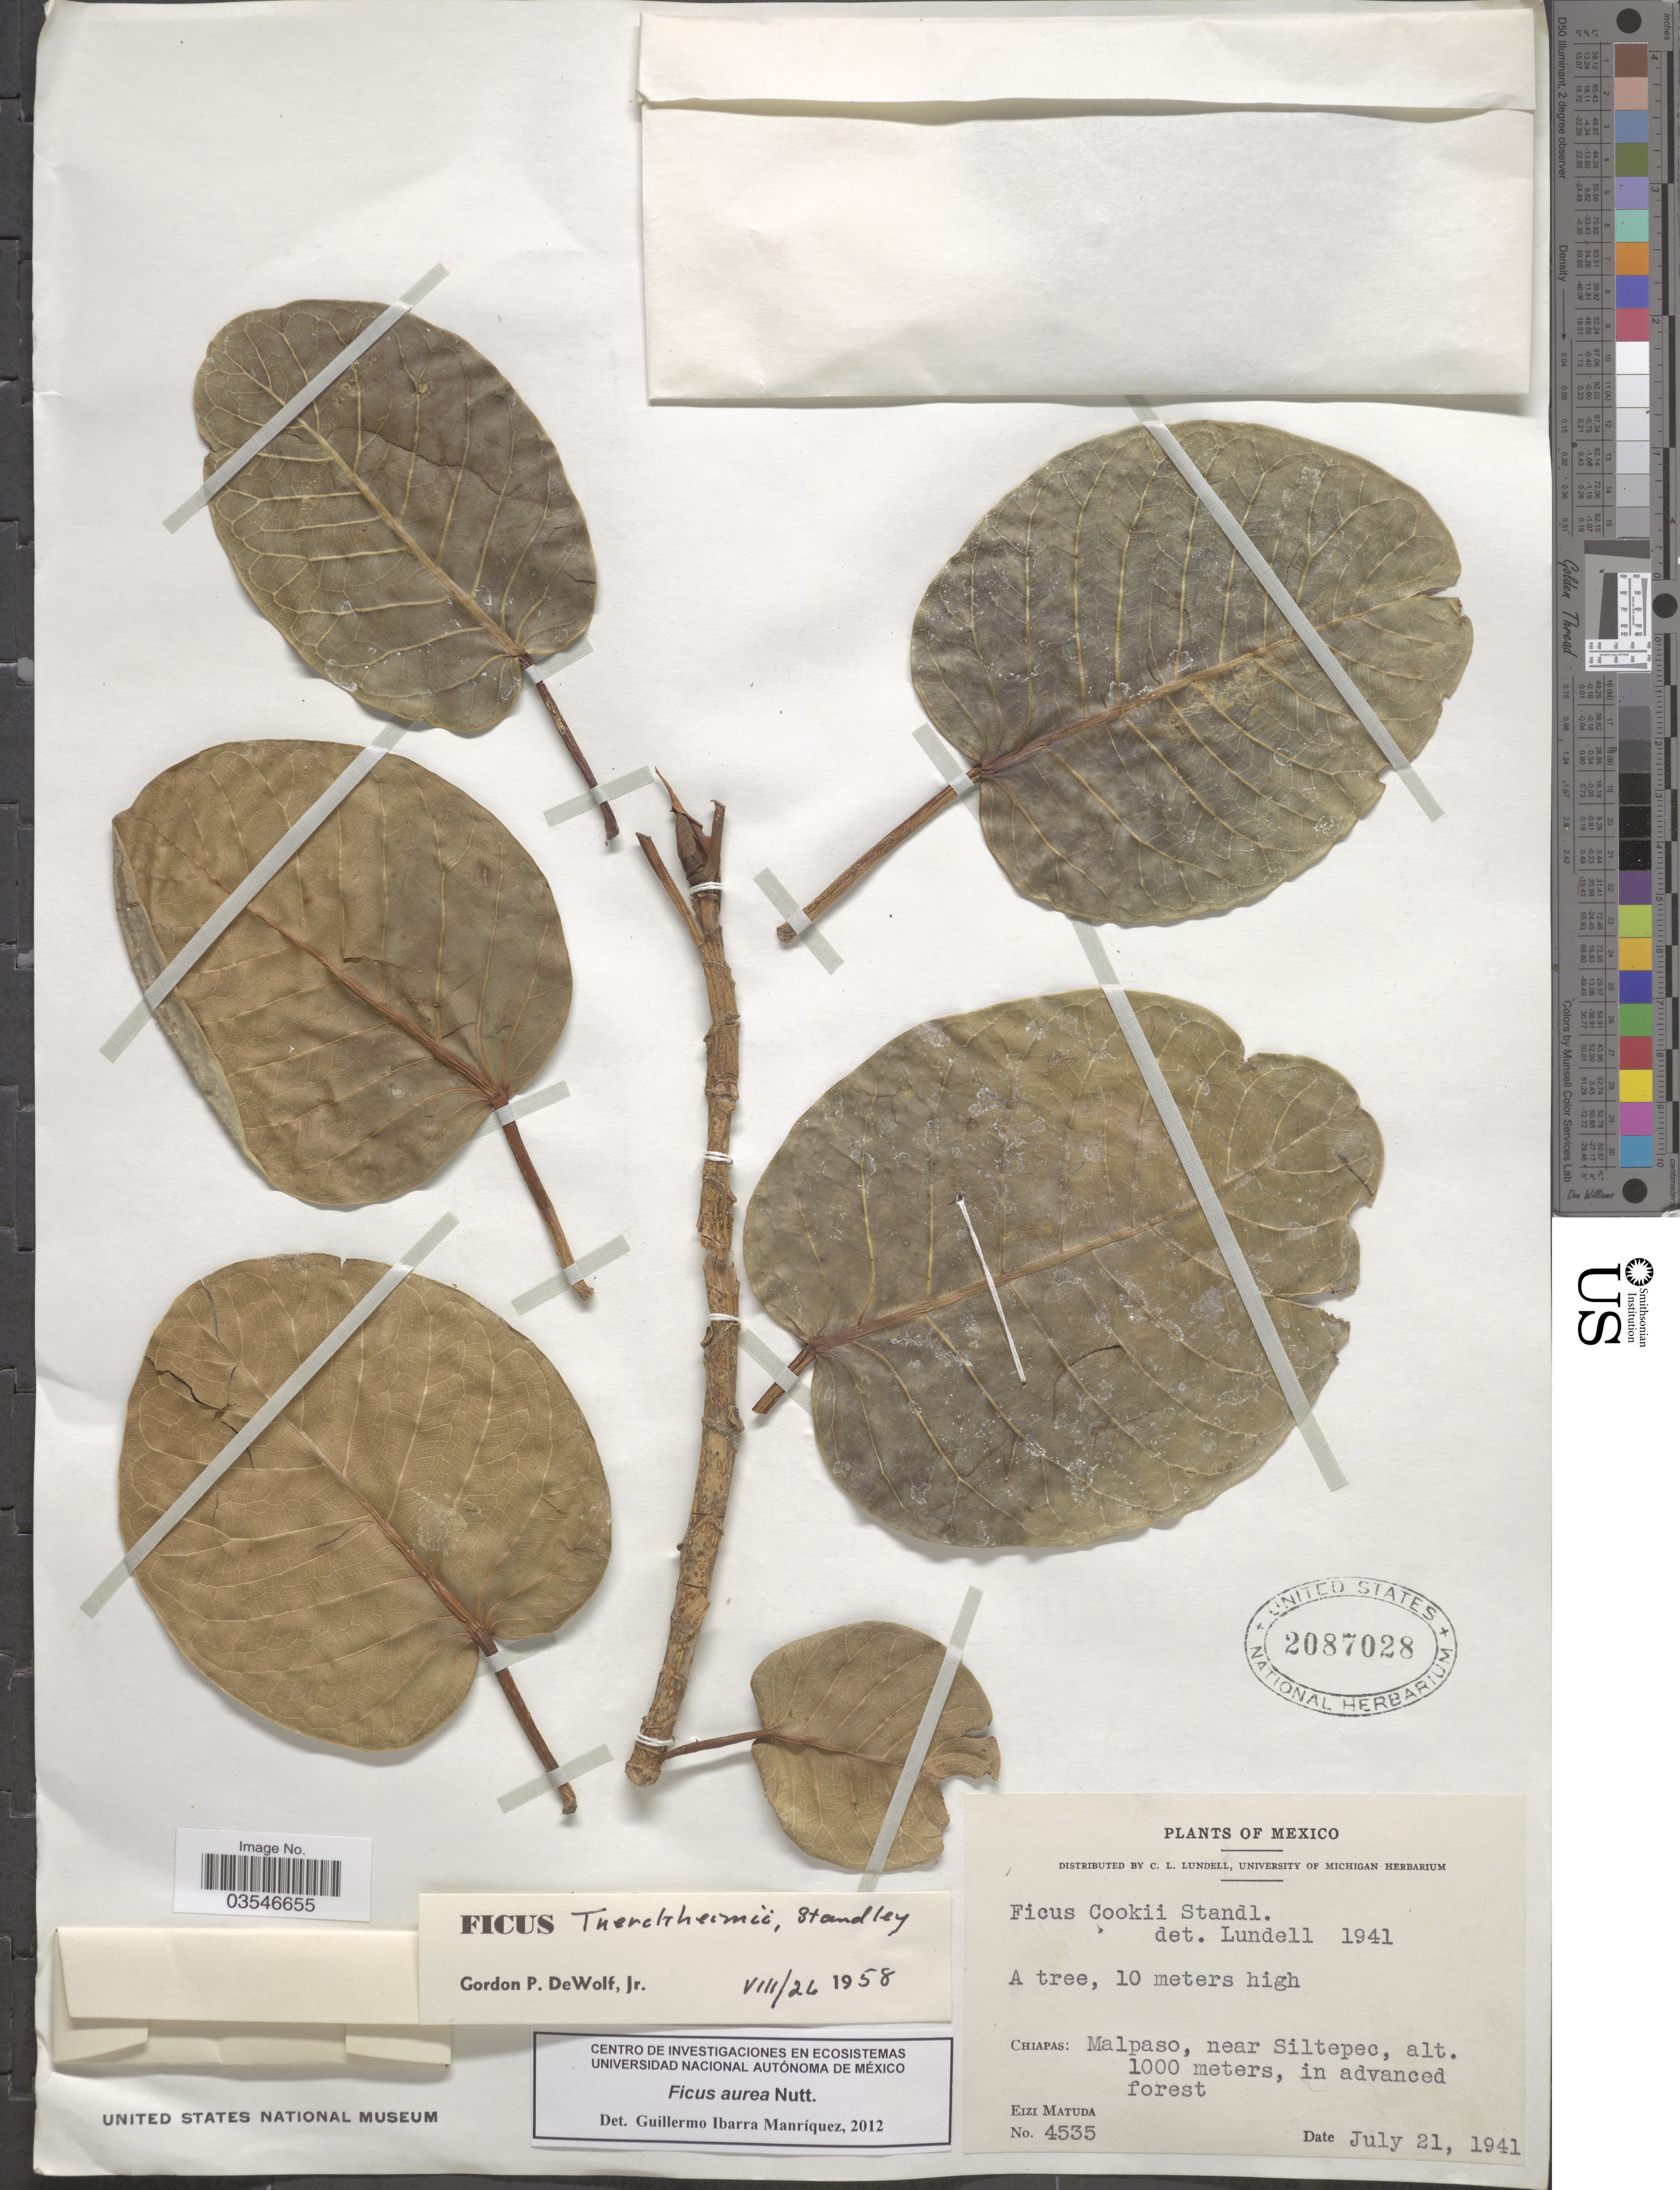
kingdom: Plantae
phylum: Tracheophyta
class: Magnoliopsida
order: Rosales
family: Moraceae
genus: Ficus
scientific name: Ficus aurea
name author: Nutt.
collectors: E. Matuda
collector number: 4535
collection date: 1941-07-21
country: Mexico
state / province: Chiapas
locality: Malpaso, near Siltepec.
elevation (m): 1000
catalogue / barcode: US 2087028